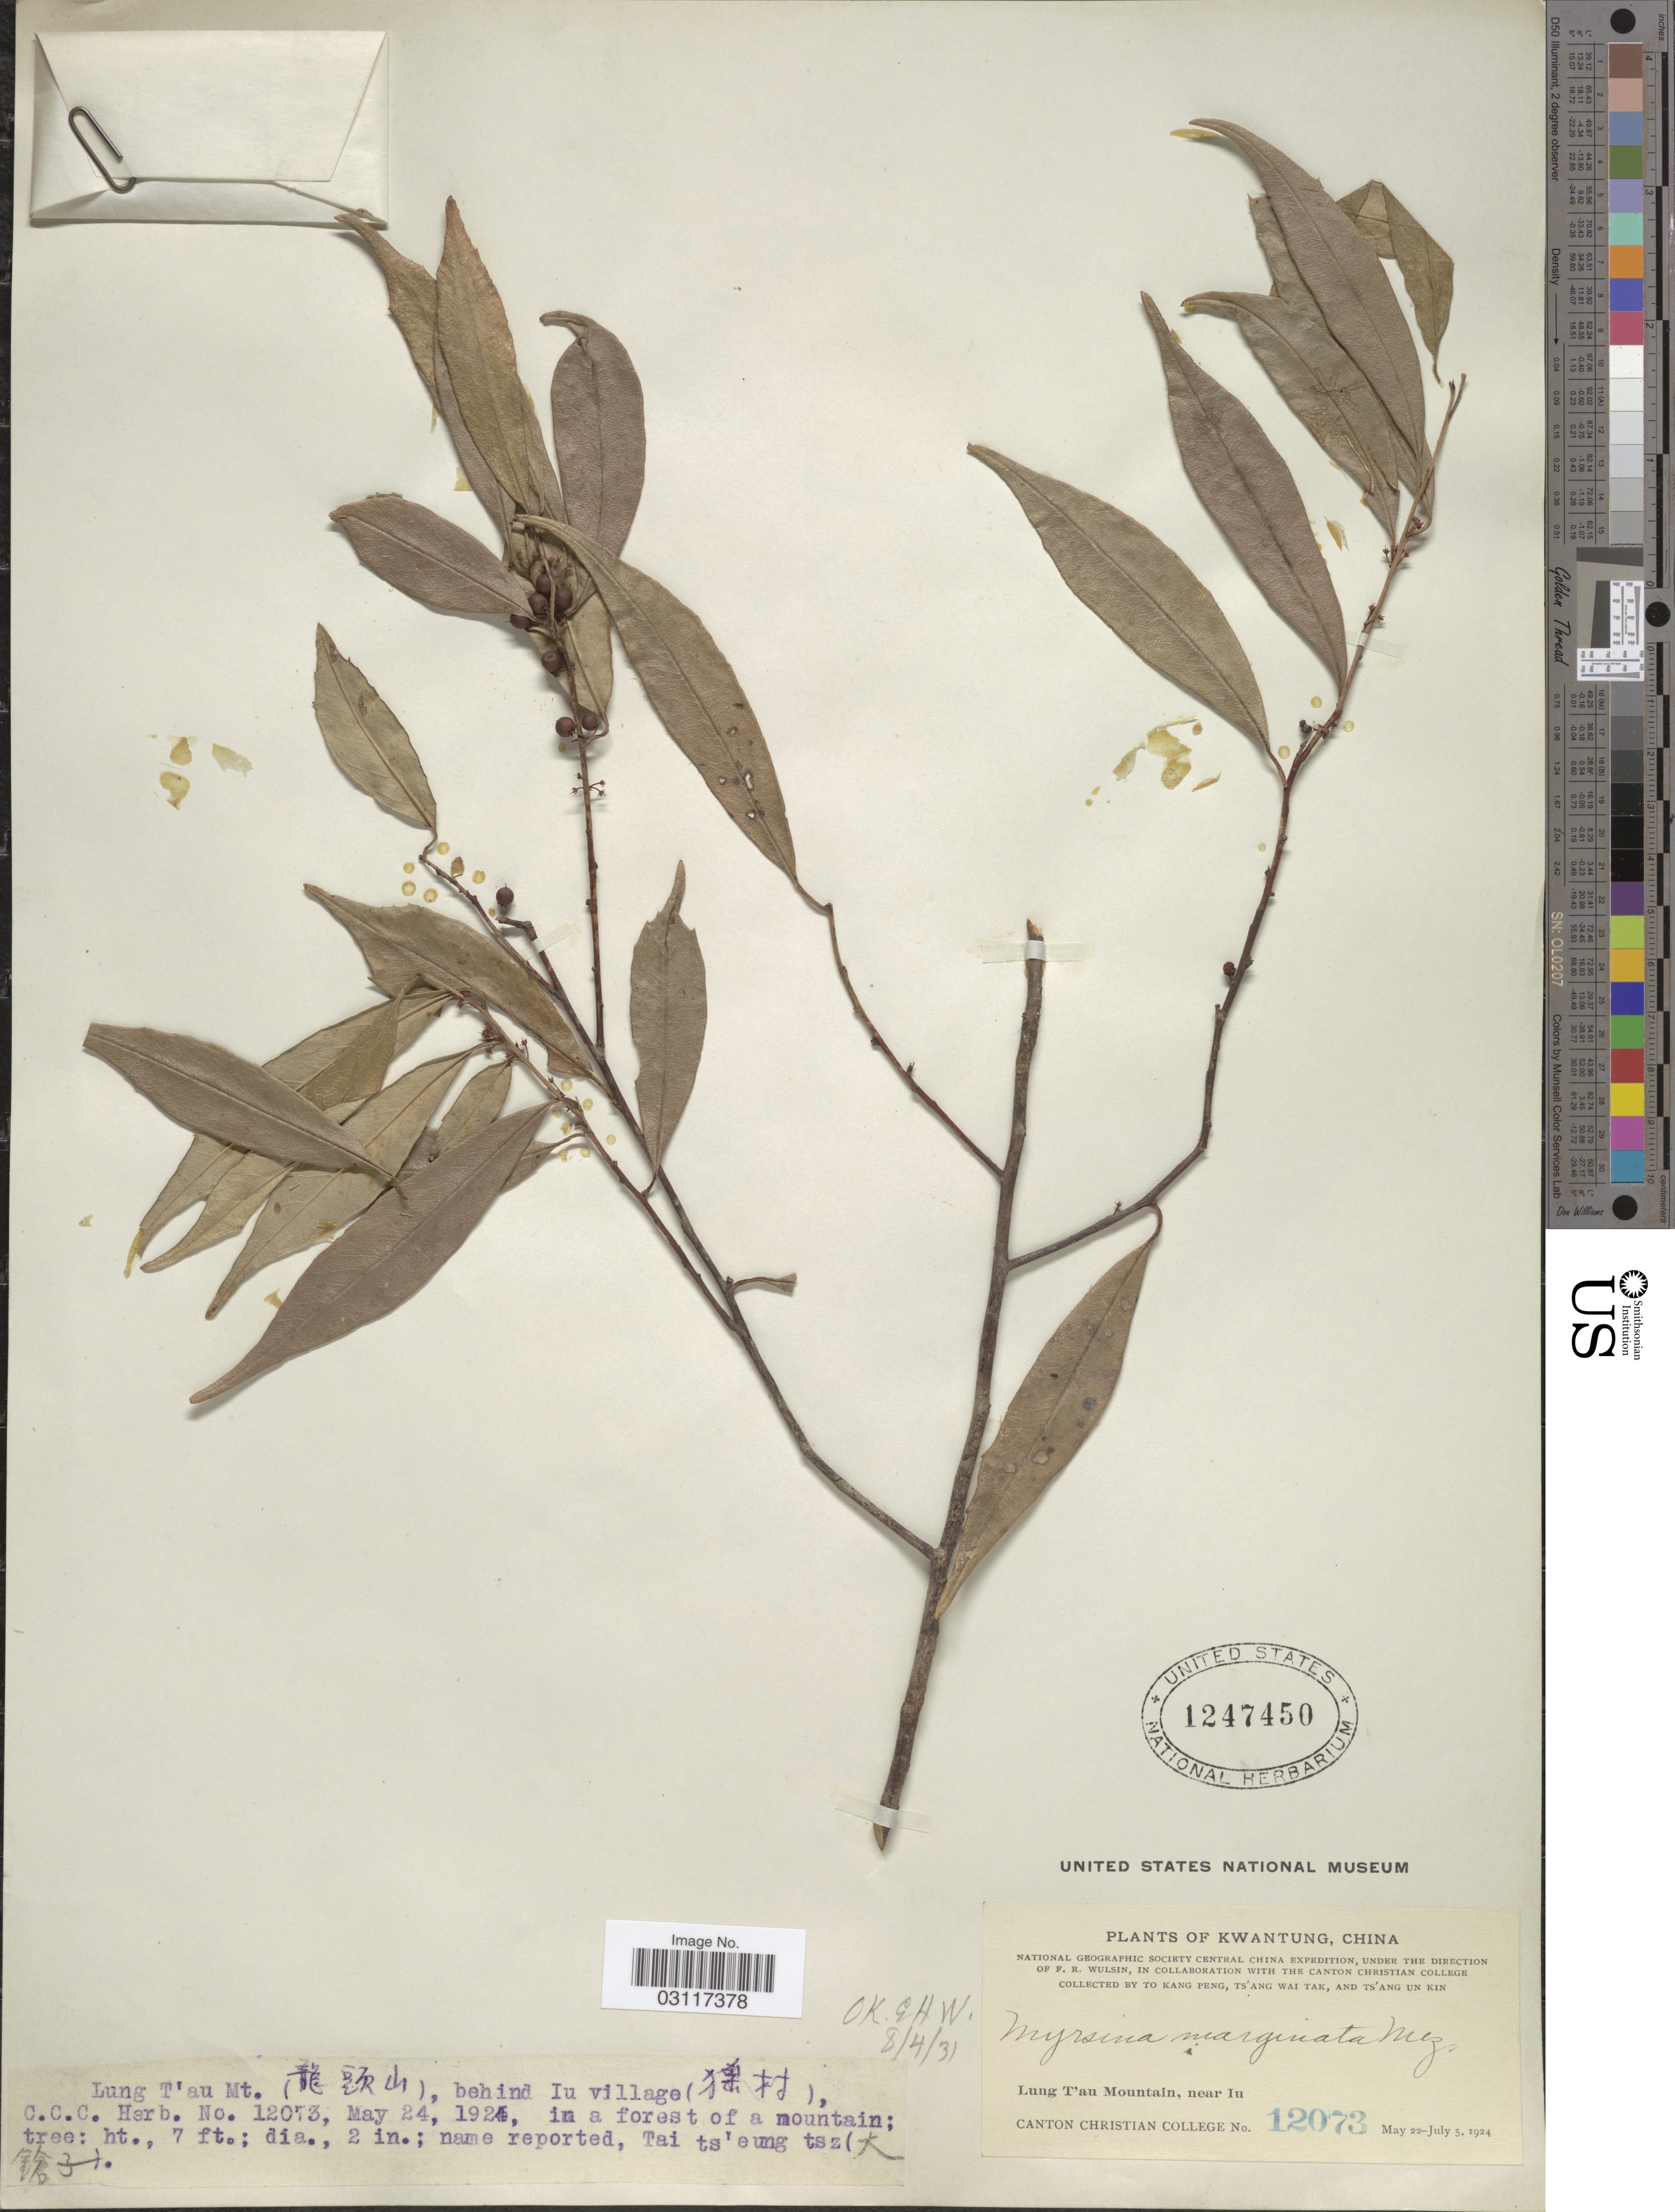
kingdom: Plantae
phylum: Tracheophyta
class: Magnoliopsida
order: Ericales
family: Primulaceae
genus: Myrsine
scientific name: Myrsine stolonifera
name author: (Koidzumi) E. Walker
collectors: T. K. Peng, W. T. Tsang & Ts' Ang Un Kin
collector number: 12073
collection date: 1924-05-22/1924-07-05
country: China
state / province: Guangdong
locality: Kwangtung, China, Lung T'au Mountain, near Iu.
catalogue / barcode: US 1247450